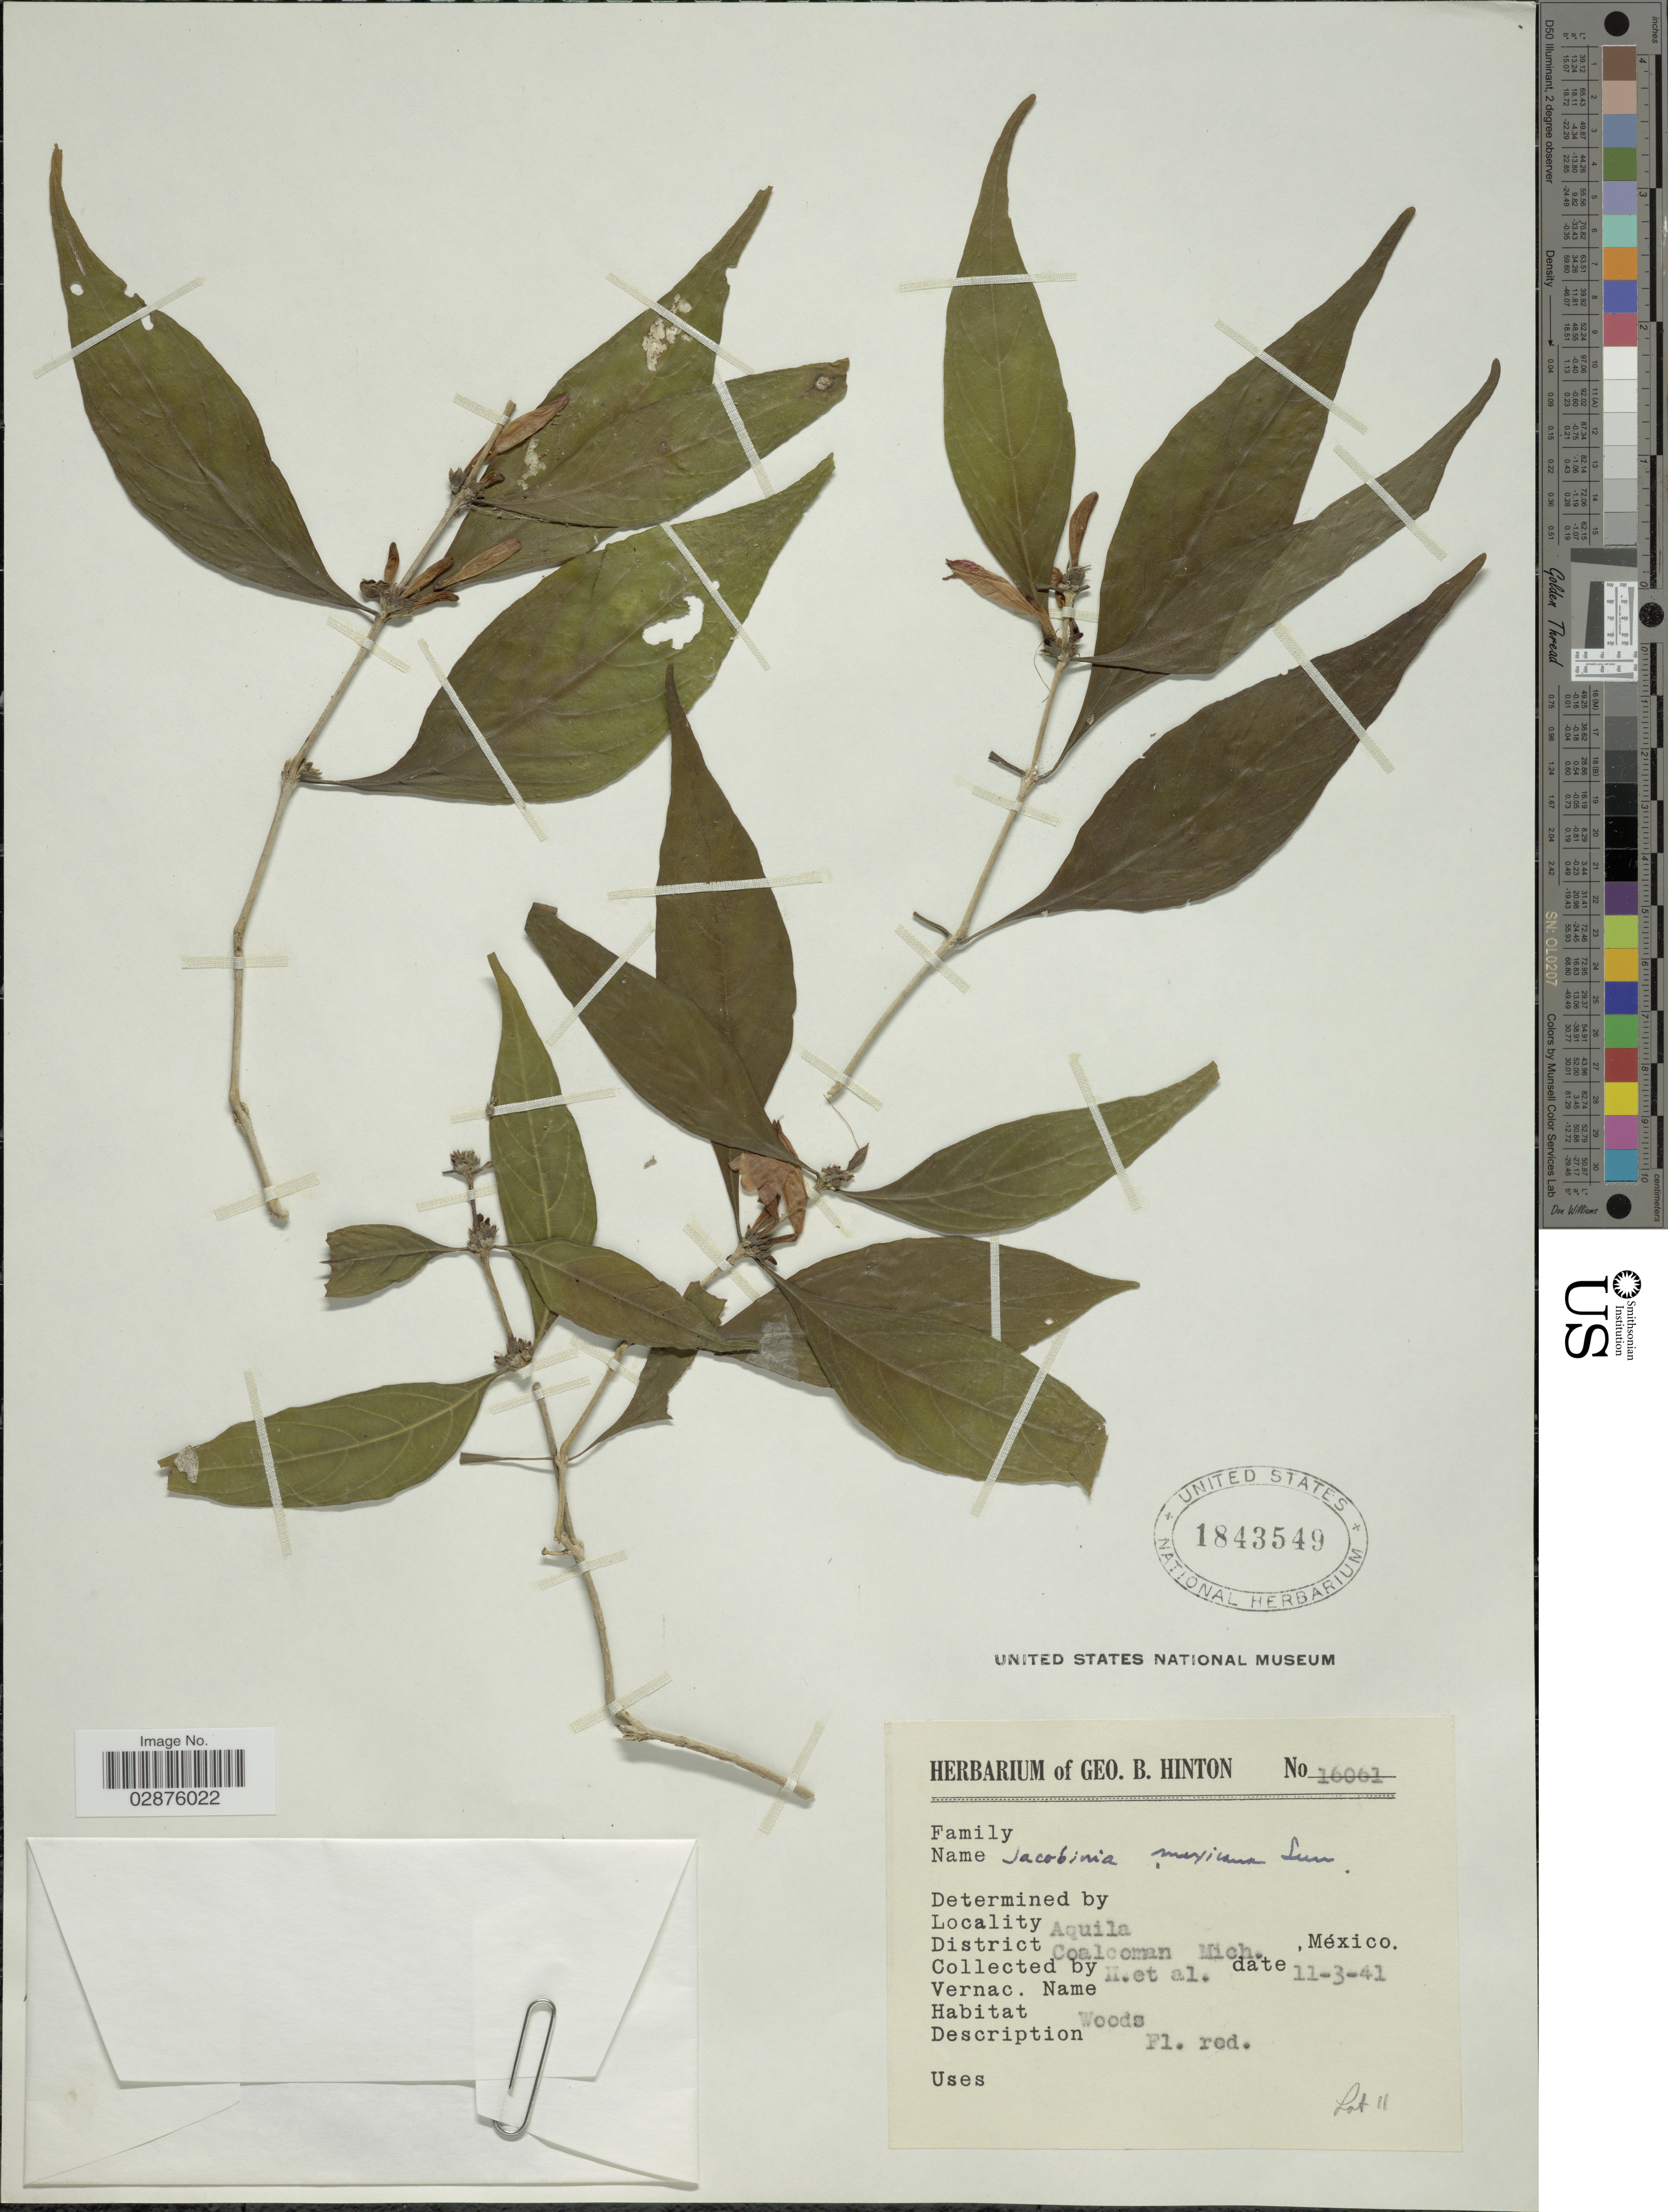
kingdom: Plantae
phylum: Tracheophyta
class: Magnoliopsida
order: Lamiales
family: Acanthaceae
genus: Justicia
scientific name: Justicia candicans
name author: (Nees) L.D. Benson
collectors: G. B. Hinton & et al.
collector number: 16061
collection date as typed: Transcribed d/m/y: 11/3/41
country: Mexico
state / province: Michoacán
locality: Aquila, District Coalcoman, Mich., México.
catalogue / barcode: US 1843549